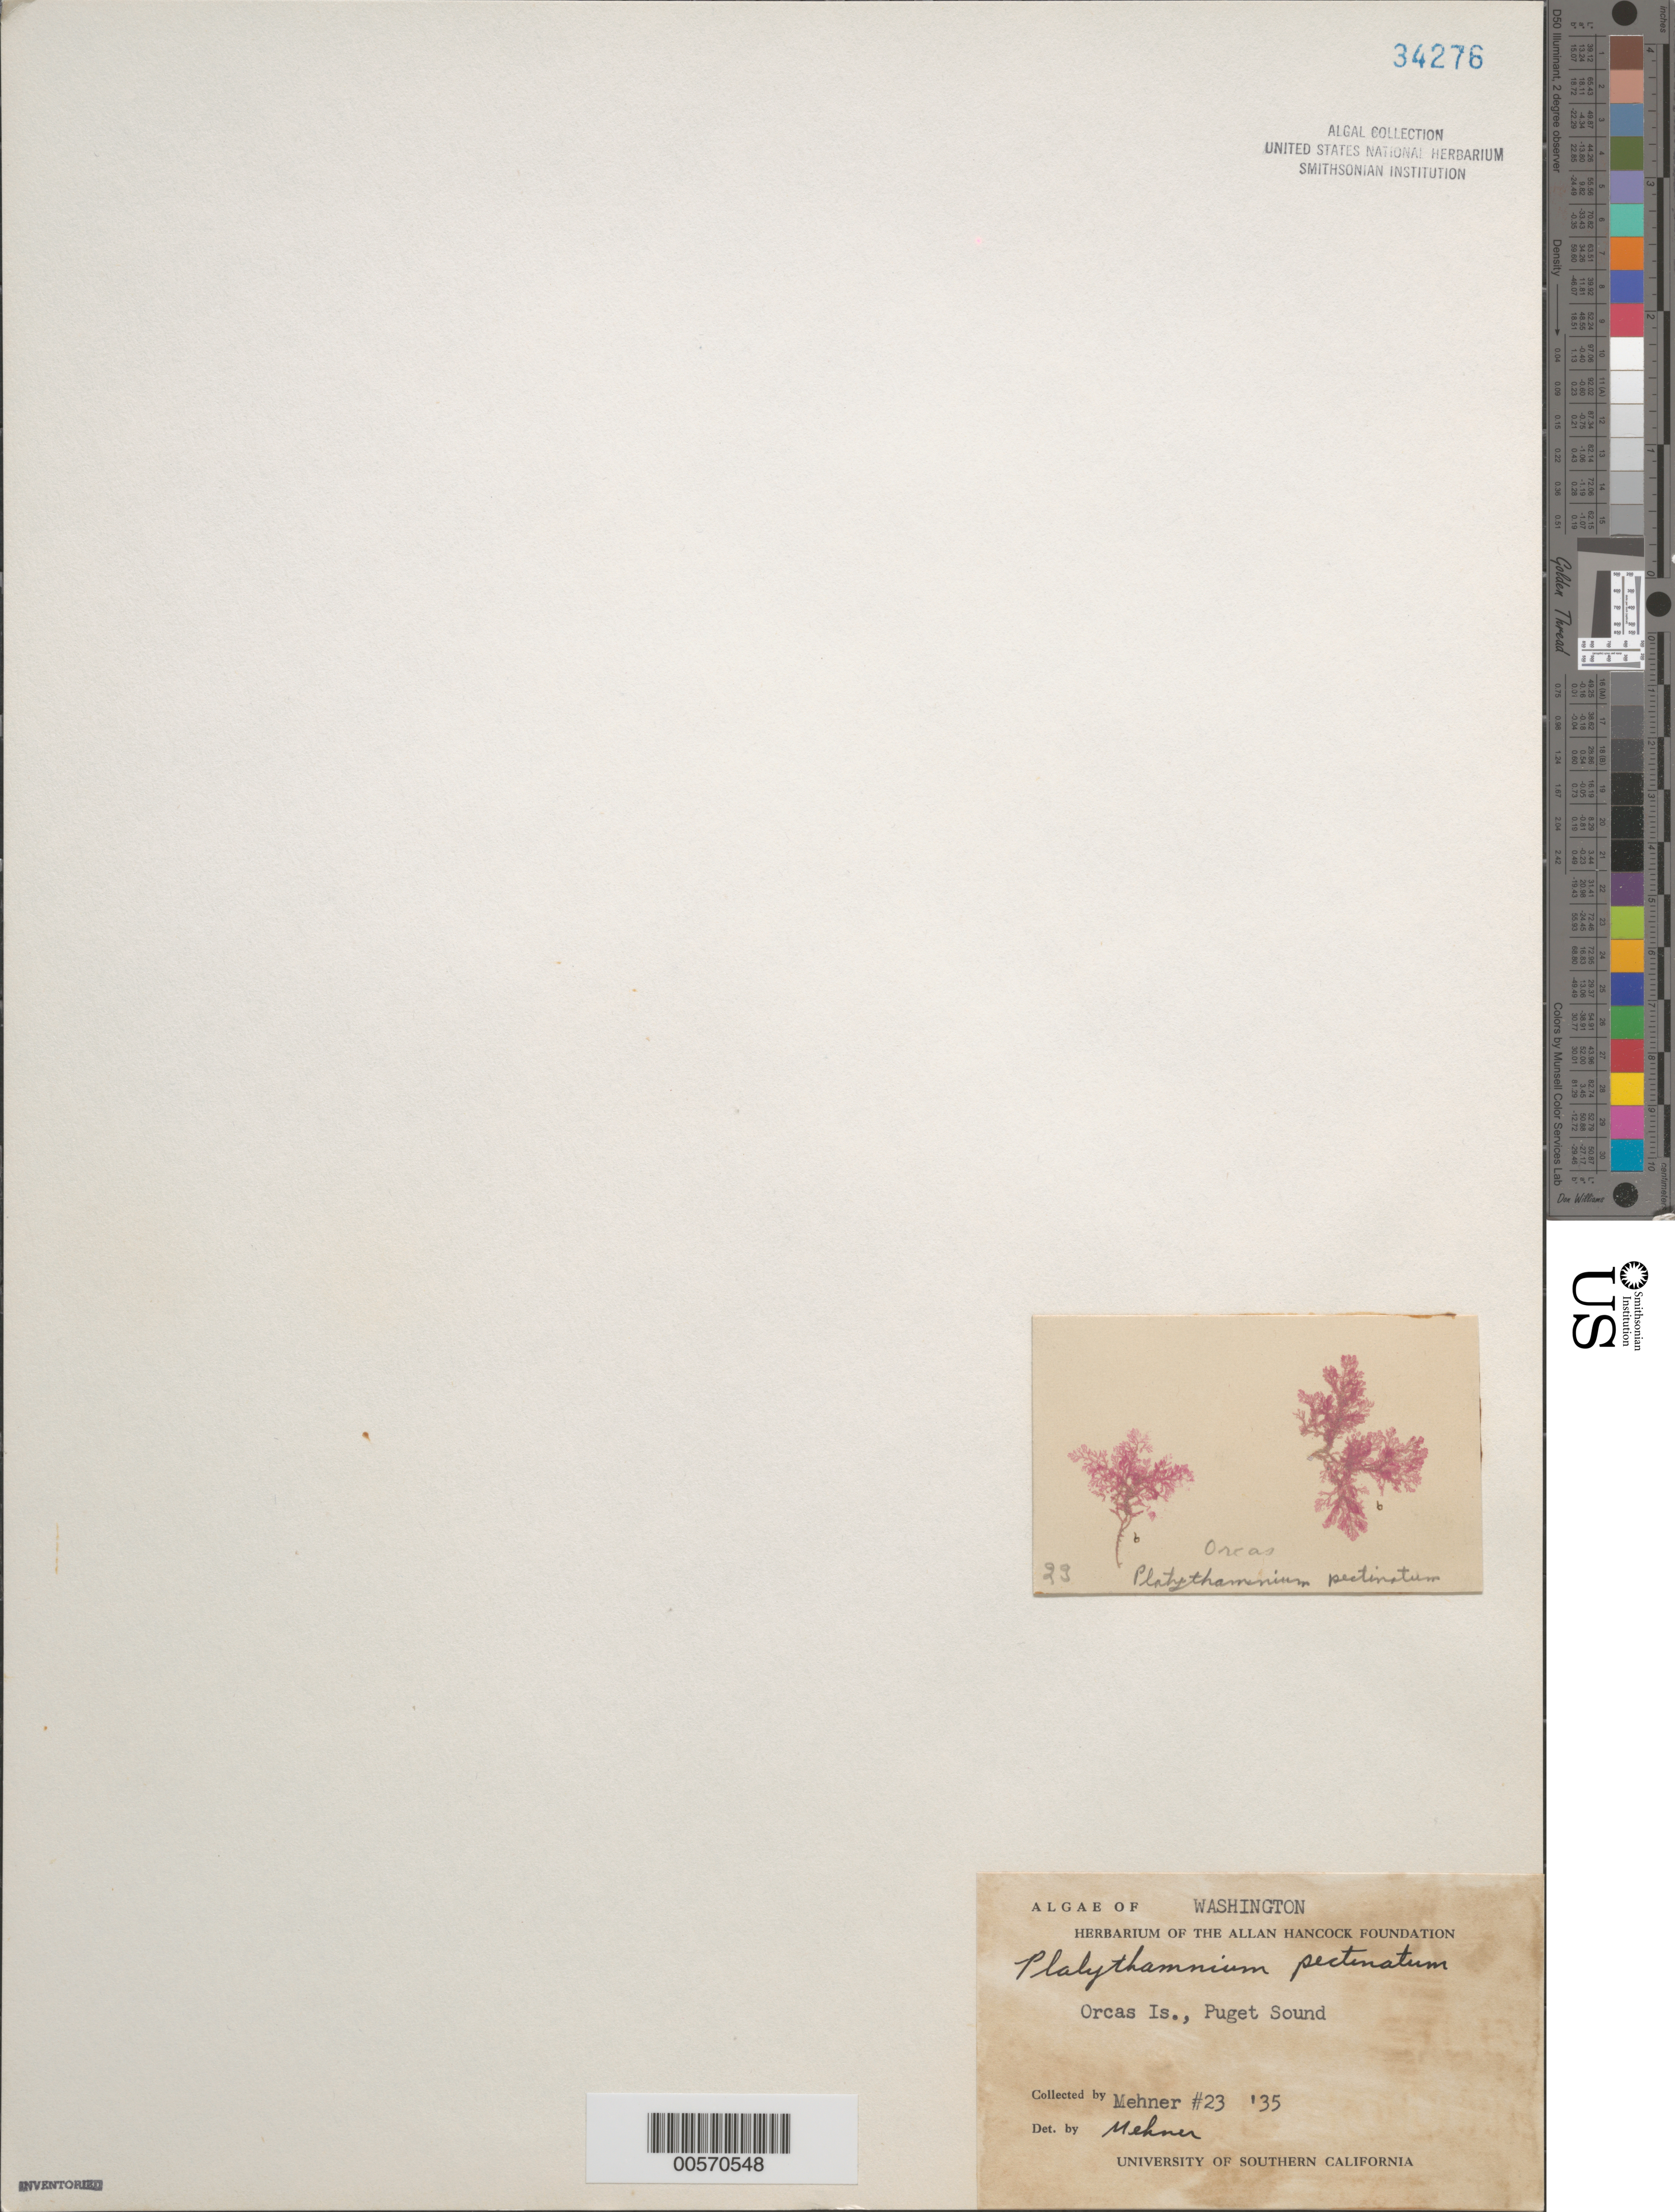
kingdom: Plantae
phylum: Rhodophyta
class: Florideophyceae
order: Ceramiales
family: Ceramiaceae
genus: Pterothamnion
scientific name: Pterothamnion pectinatum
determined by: Algae name updating Project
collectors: A. Mehner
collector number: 23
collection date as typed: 1935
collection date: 1935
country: United States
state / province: Washington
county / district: San Juan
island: Orcas Island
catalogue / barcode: US 34276